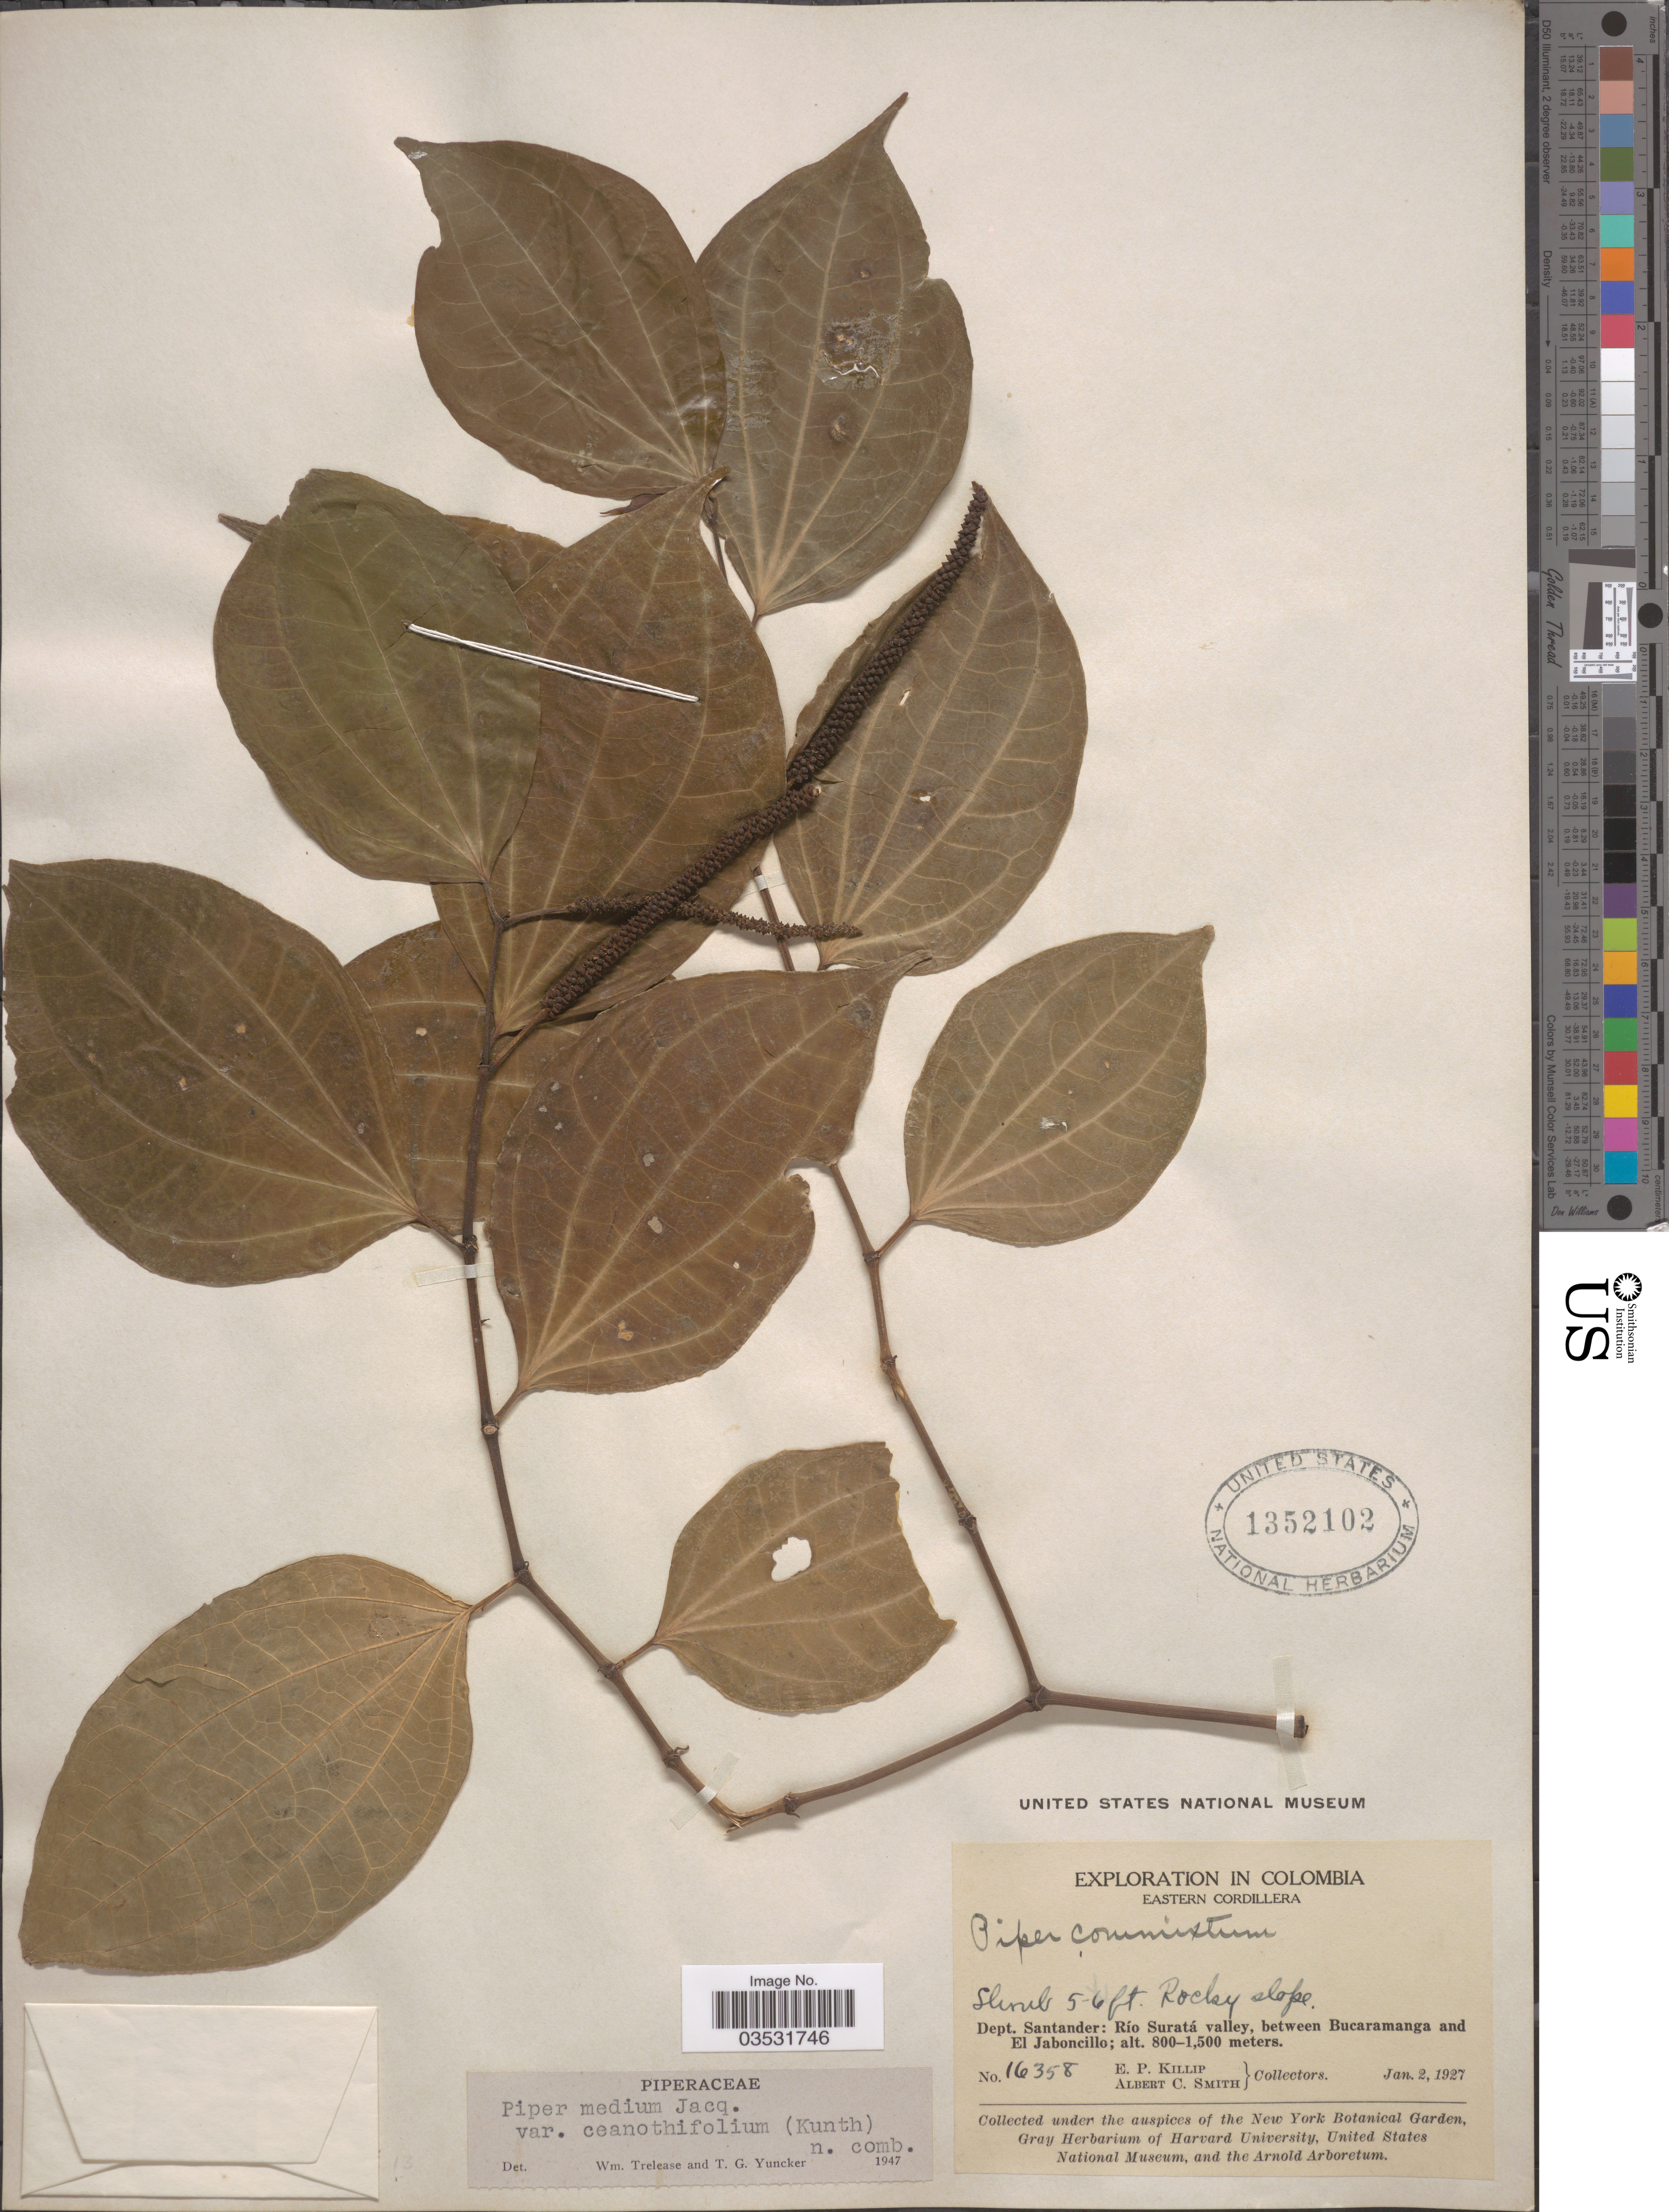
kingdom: Plantae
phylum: Tracheophyta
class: Magnoliopsida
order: Piperales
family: Piperaceae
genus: Piper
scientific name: Piper ceanothifolium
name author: Kunth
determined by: Jaramillo, M. Alejandra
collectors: E. P. Killip & A. C. Smith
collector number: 16358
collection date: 1927-01-02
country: Colombia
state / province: Santander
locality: Eastern Cordillera. Dept. Santander: Río Suratá valley, between Bucaramanga and El Jaboncillo.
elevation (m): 800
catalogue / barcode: US 1352102